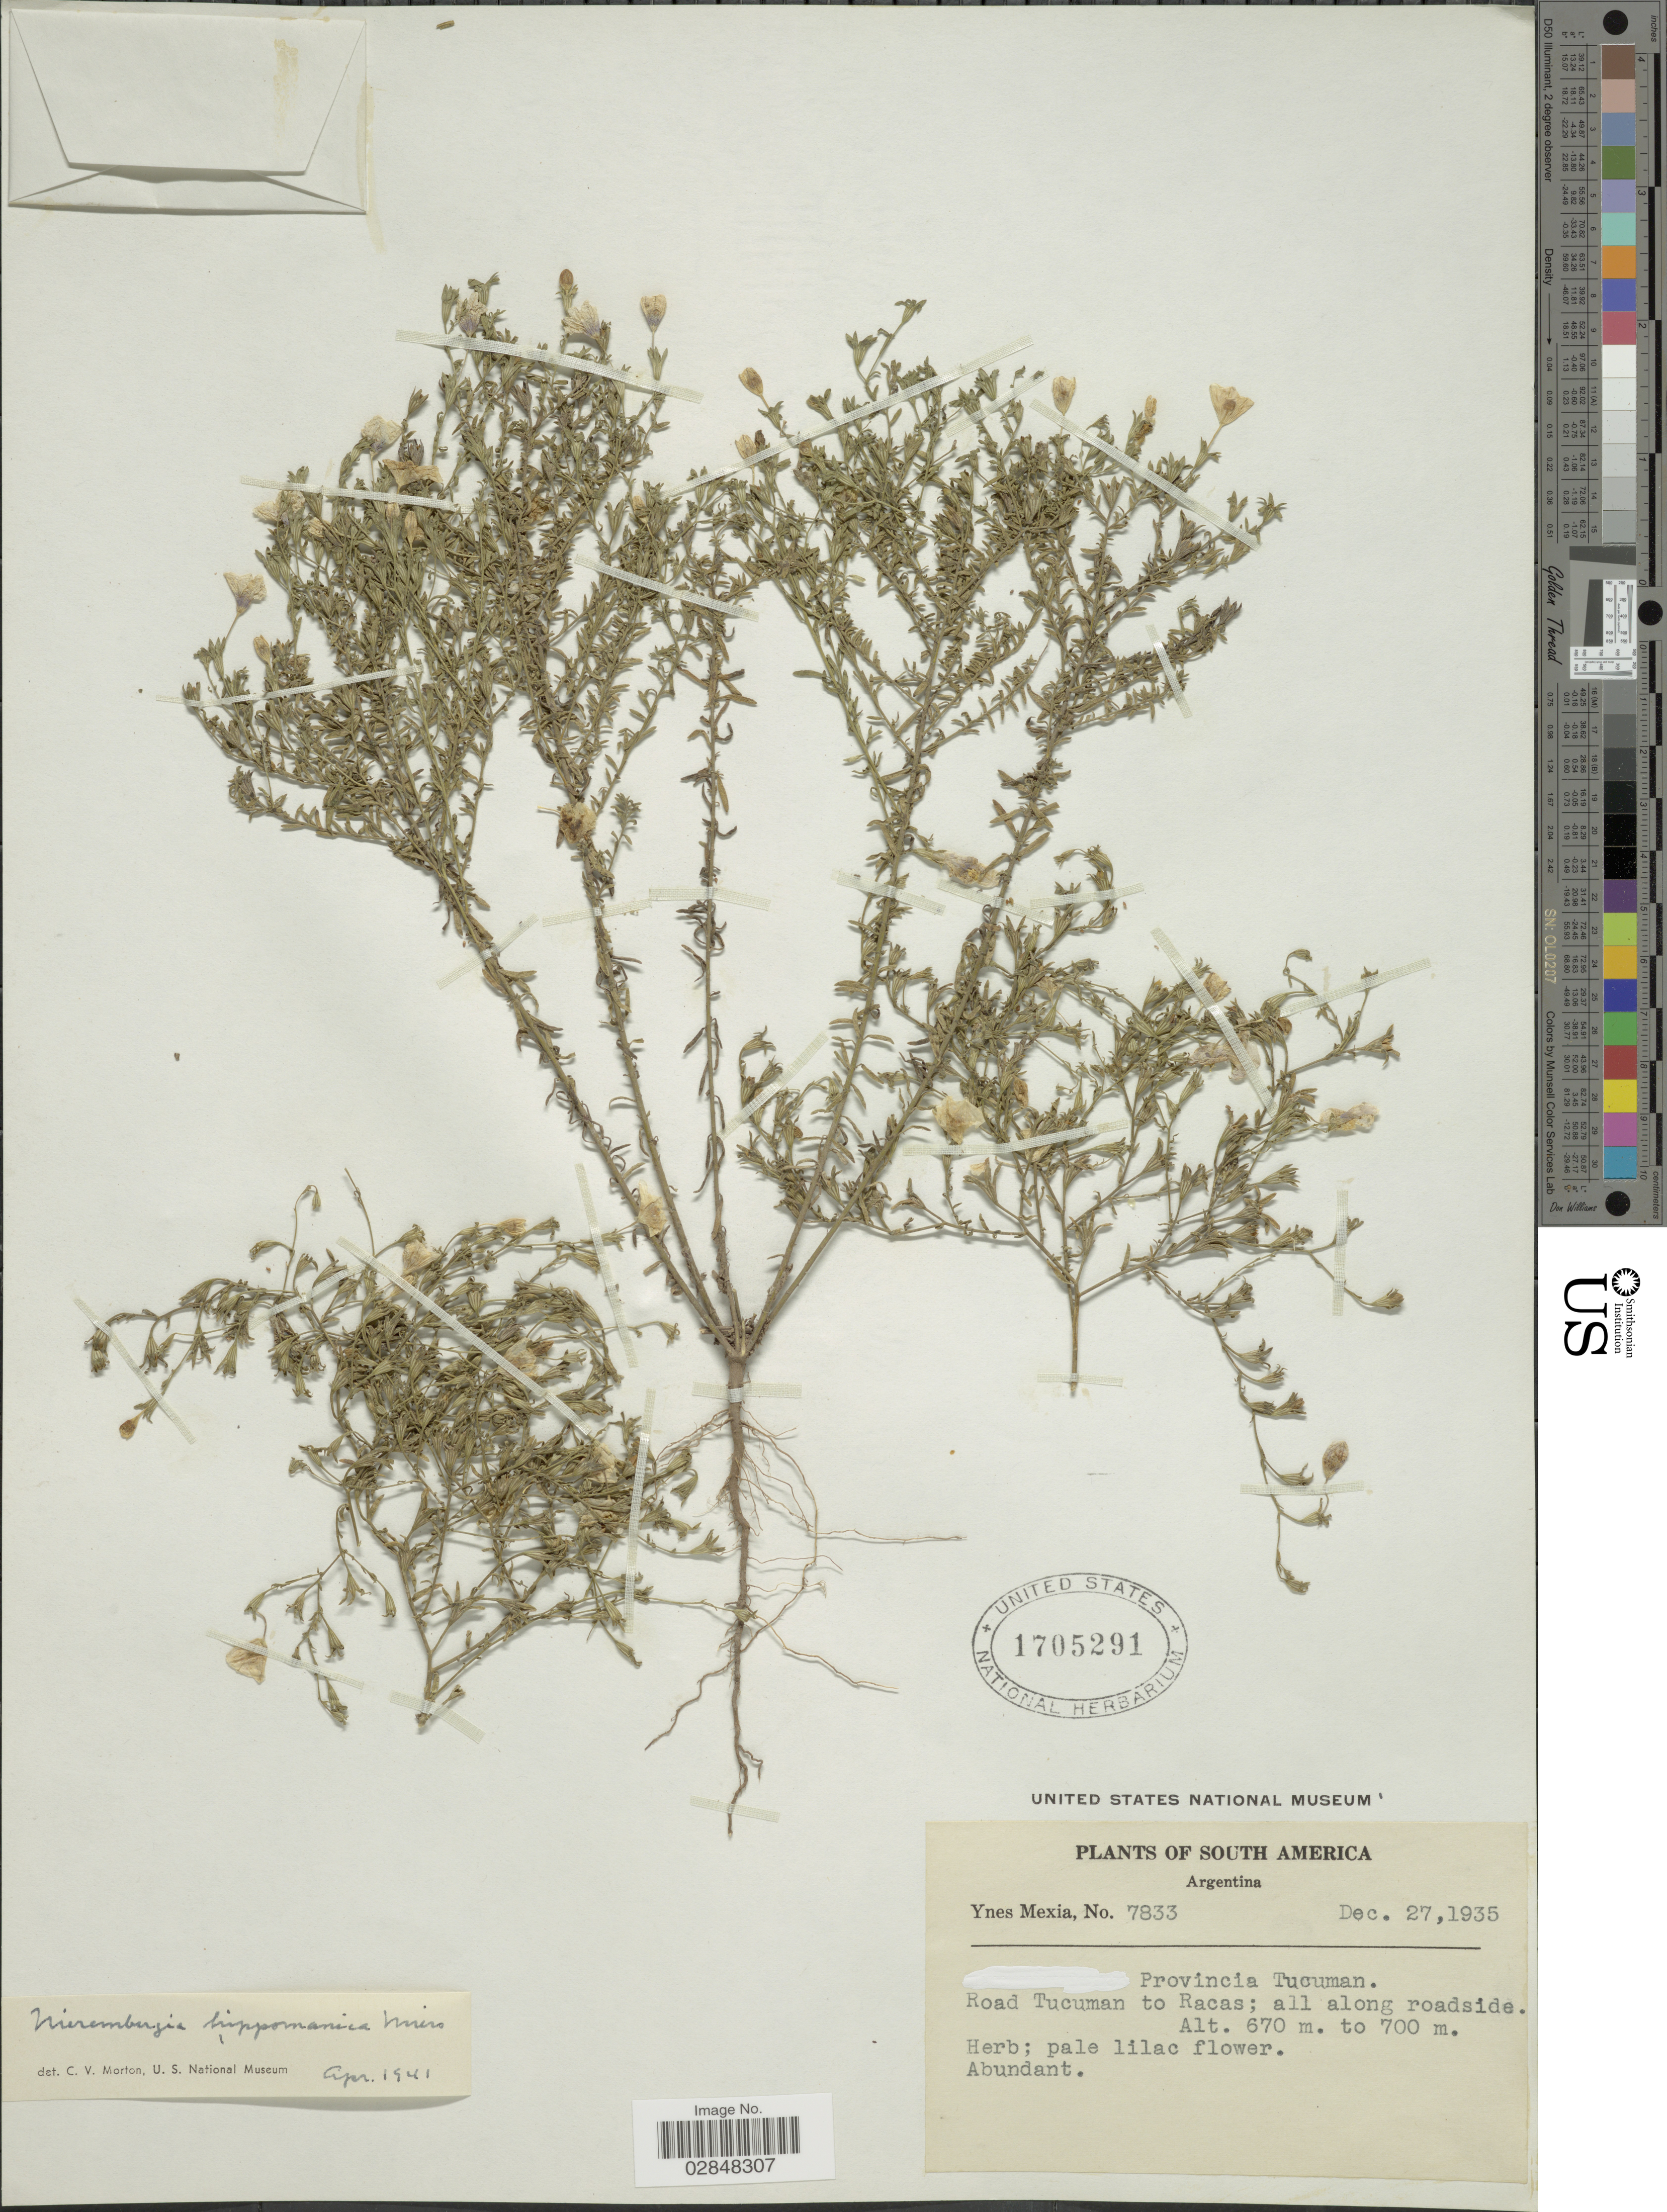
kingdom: Plantae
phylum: Tracheophyta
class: Magnoliopsida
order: Solanales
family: Solanaceae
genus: Nierembergia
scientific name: Nierembergia linariifolia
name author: Graham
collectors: Y. Mexia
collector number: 7833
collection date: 1935-12-27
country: Argentina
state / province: Tucuman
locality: Road Tucuman to Racas.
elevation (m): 670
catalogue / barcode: US 1705291